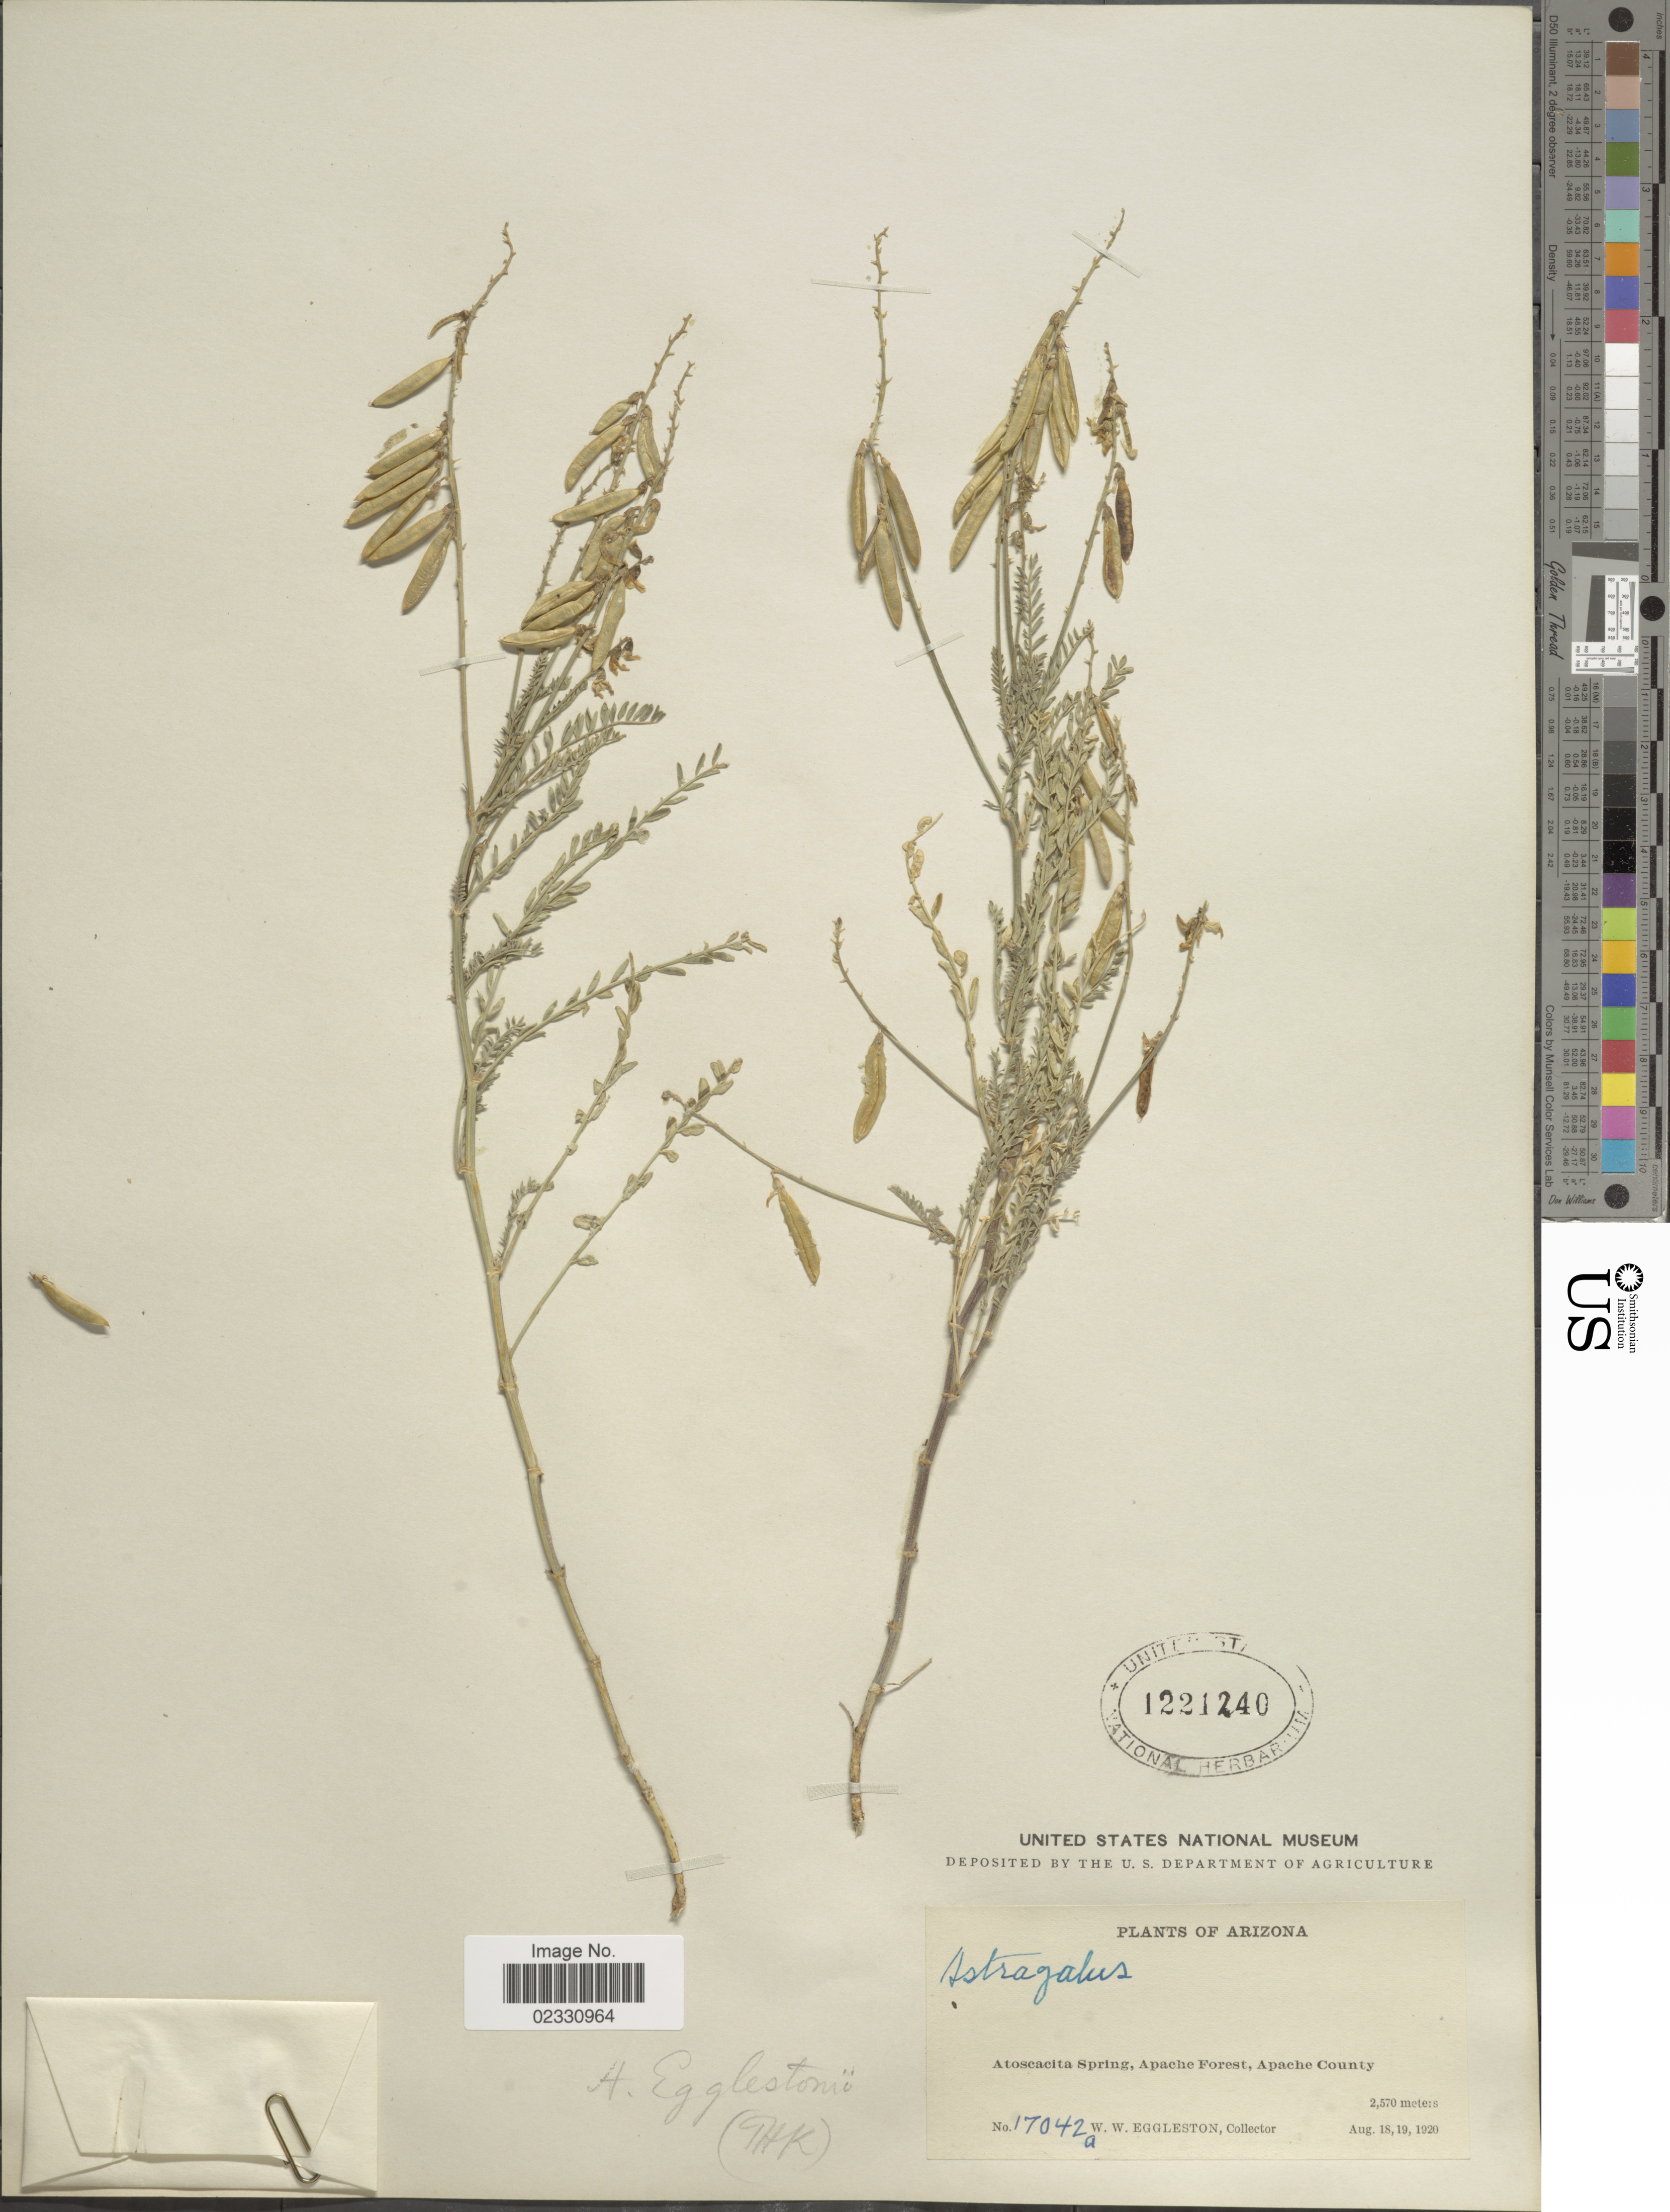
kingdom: Plantae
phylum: Tracheophyta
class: Magnoliopsida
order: Fabales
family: Fabaceae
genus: Astragalus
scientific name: Astragalus egglestonii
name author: (Rydb.) Kearney & Peebles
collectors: W. W. Eggleston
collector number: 17042a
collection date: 1920-08-18/1920-08-19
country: United States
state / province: Arizona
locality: Atoscacita Spring, Apache Forest, Apache County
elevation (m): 2570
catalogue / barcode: US 1221240